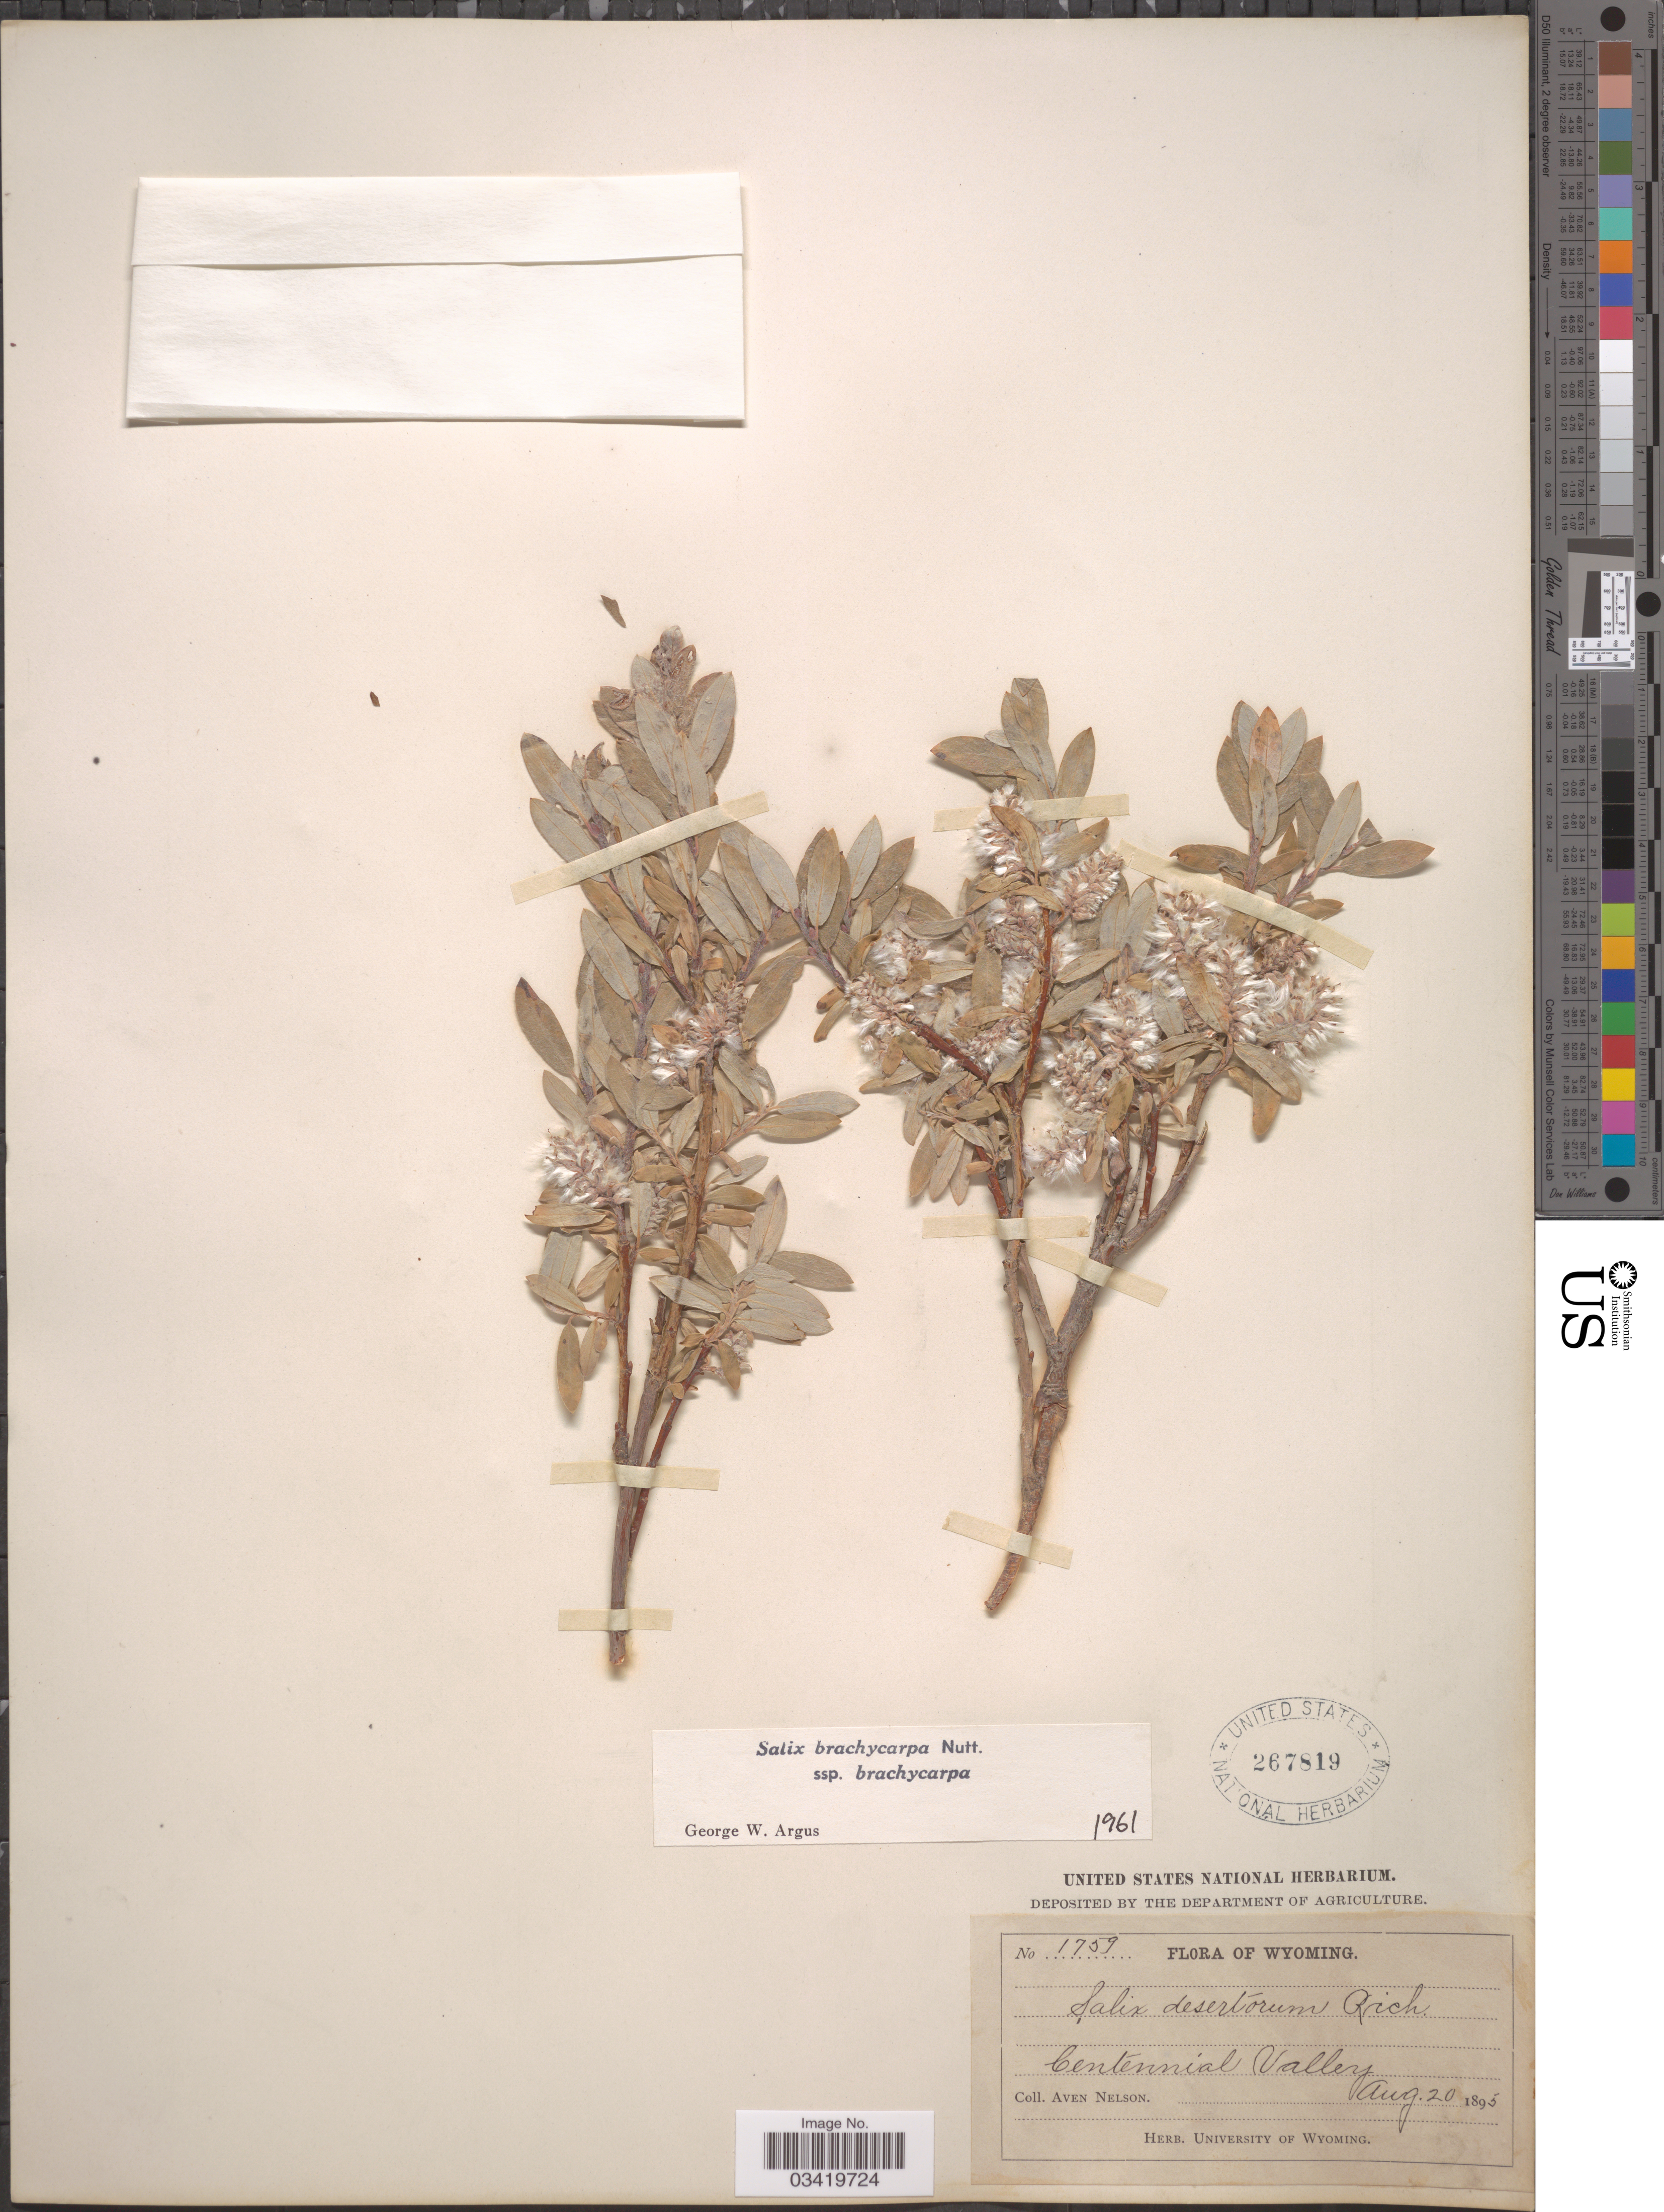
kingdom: Plantae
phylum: Tracheophyta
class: Magnoliopsida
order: Malpighiales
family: Salicaceae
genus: Salix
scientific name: Salix brachycarpa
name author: Nutt.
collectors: A. Nelson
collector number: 1759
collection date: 1895-08-20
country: United States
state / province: Wyoming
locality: Centennial Valley.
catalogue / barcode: US 267819